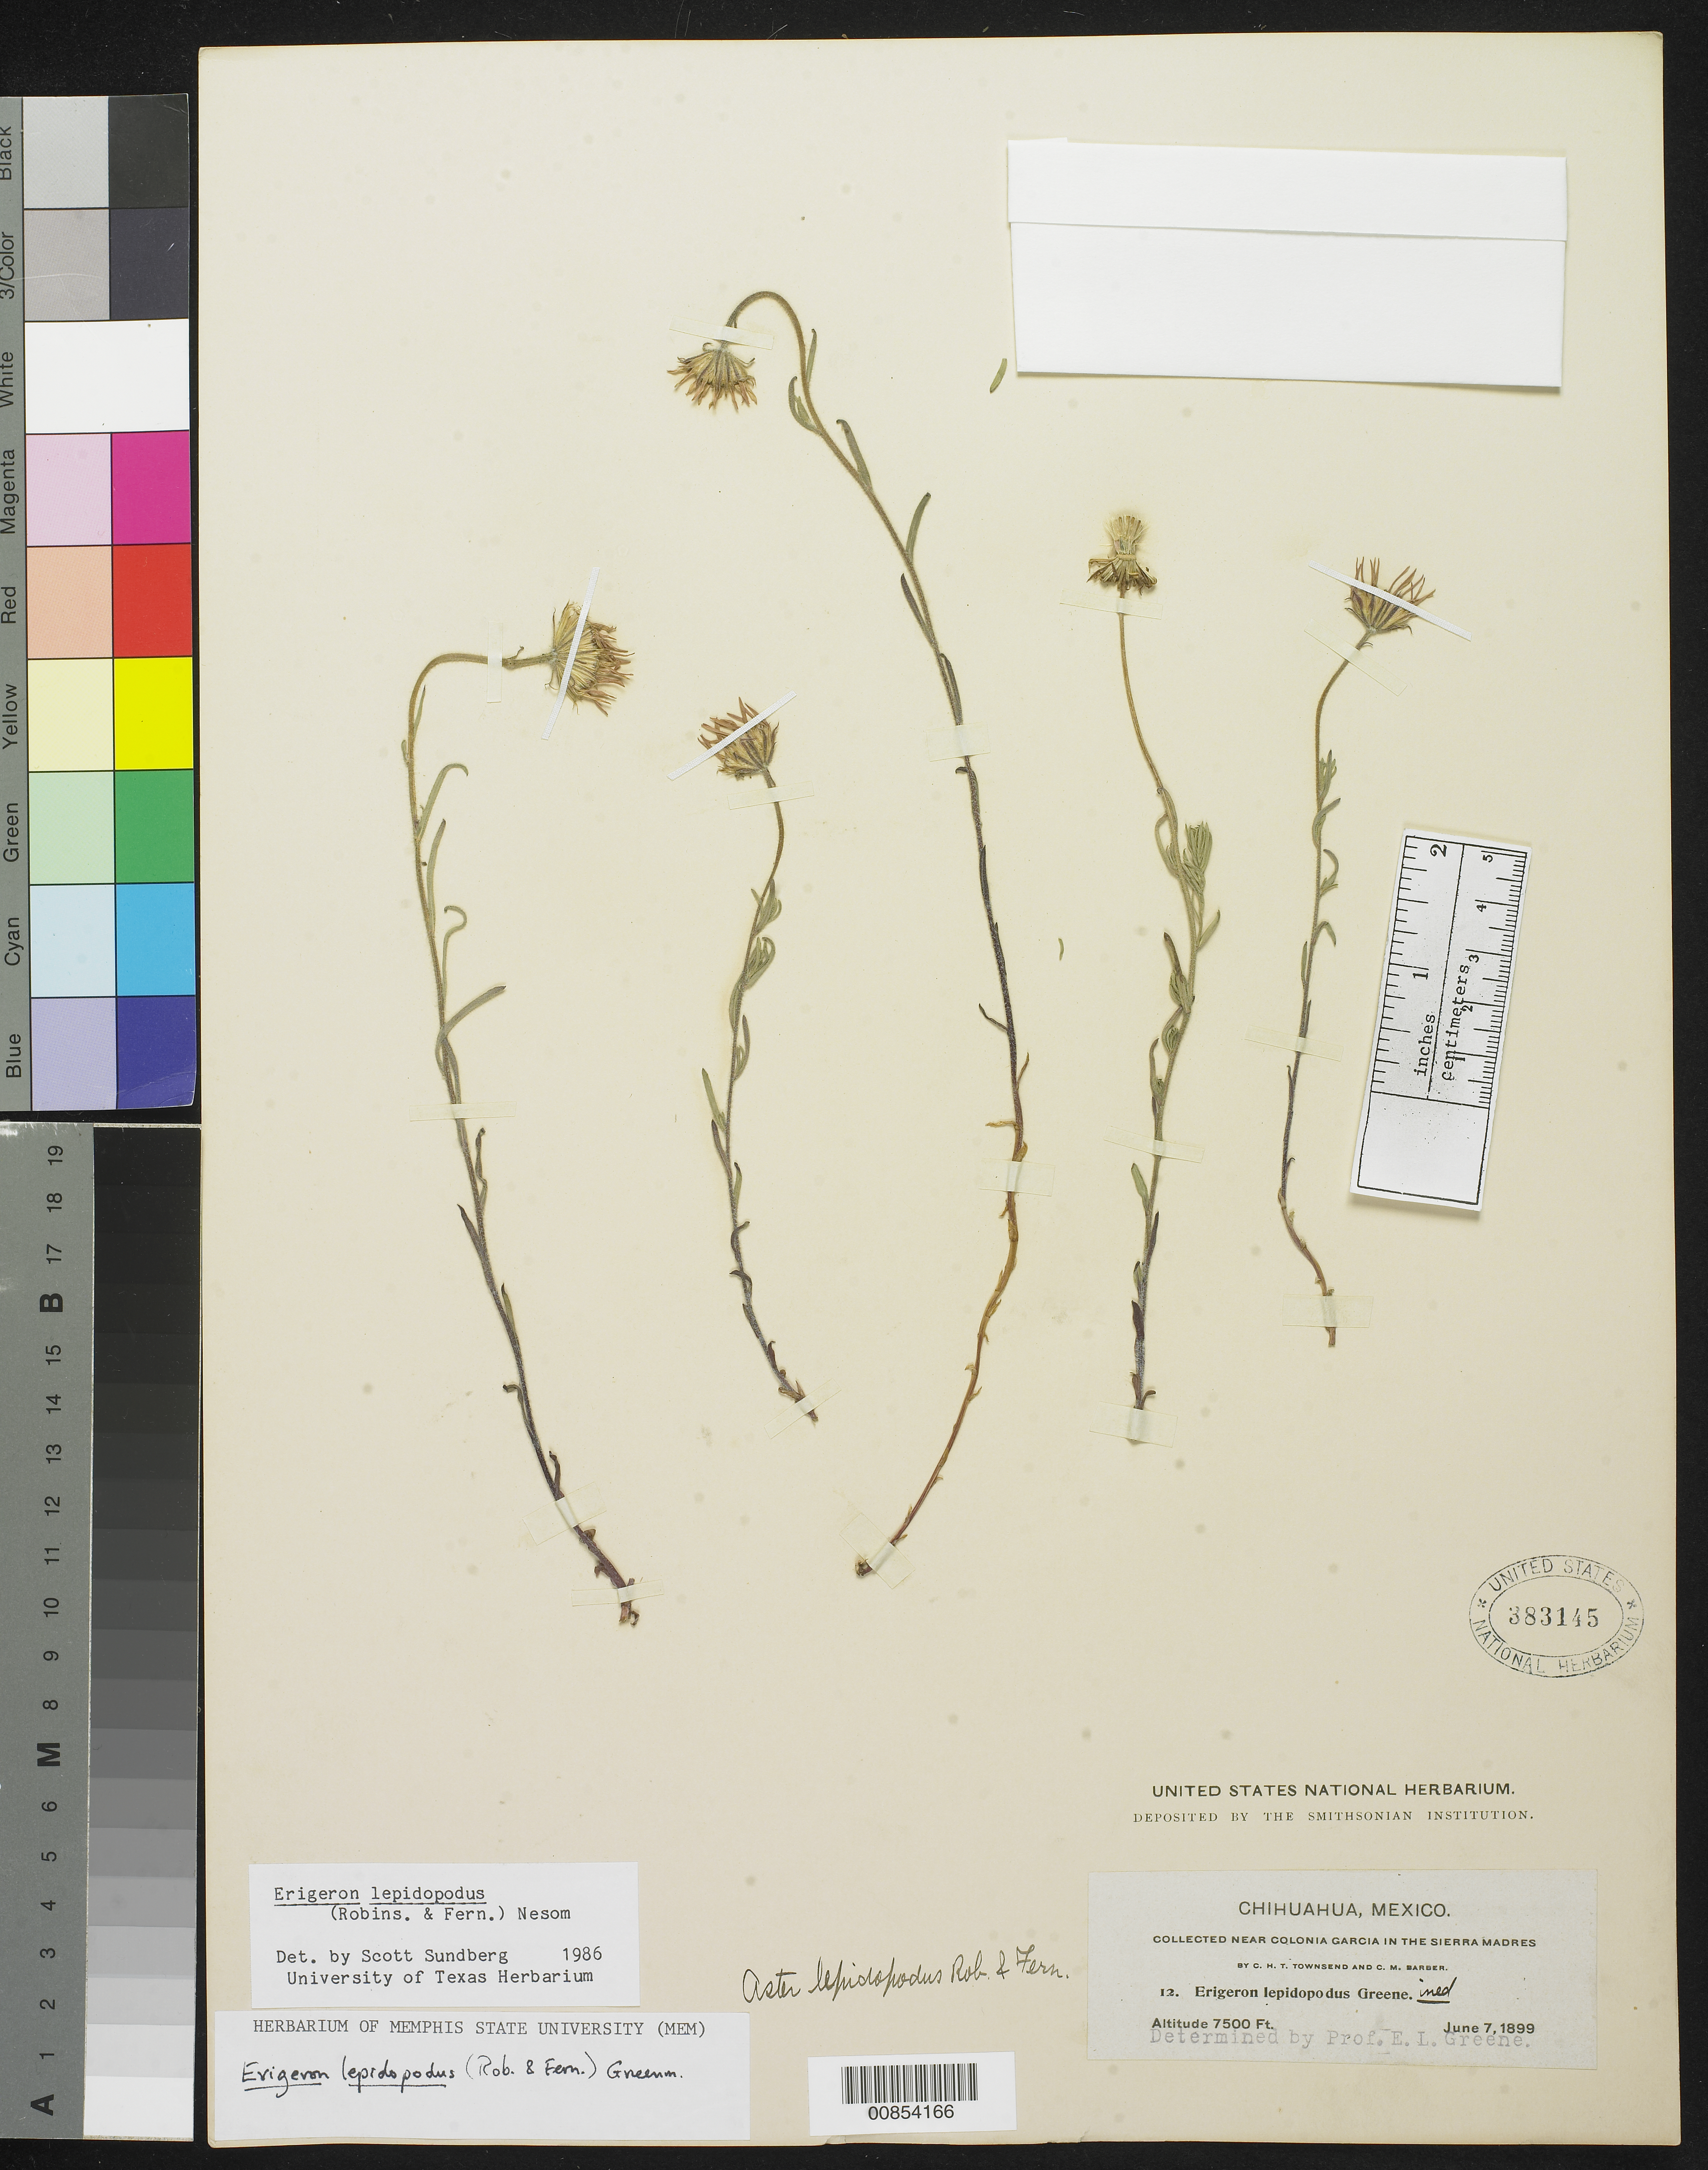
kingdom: Plantae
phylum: Tracheophyta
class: Magnoliopsida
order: Asterales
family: Asteraceae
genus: Erigeron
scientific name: Erigeron lepidopodus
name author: (B.L. Rob. & Fernald) G.L. Nesom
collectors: C. H. T. Townsend & C. Barber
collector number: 12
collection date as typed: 07 Jun 1899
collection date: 1899-06-07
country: Mexico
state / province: Chihuahua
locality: Near Colonia García in the Sierra Madre, Chihuahua.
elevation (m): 2286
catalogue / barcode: US 383145